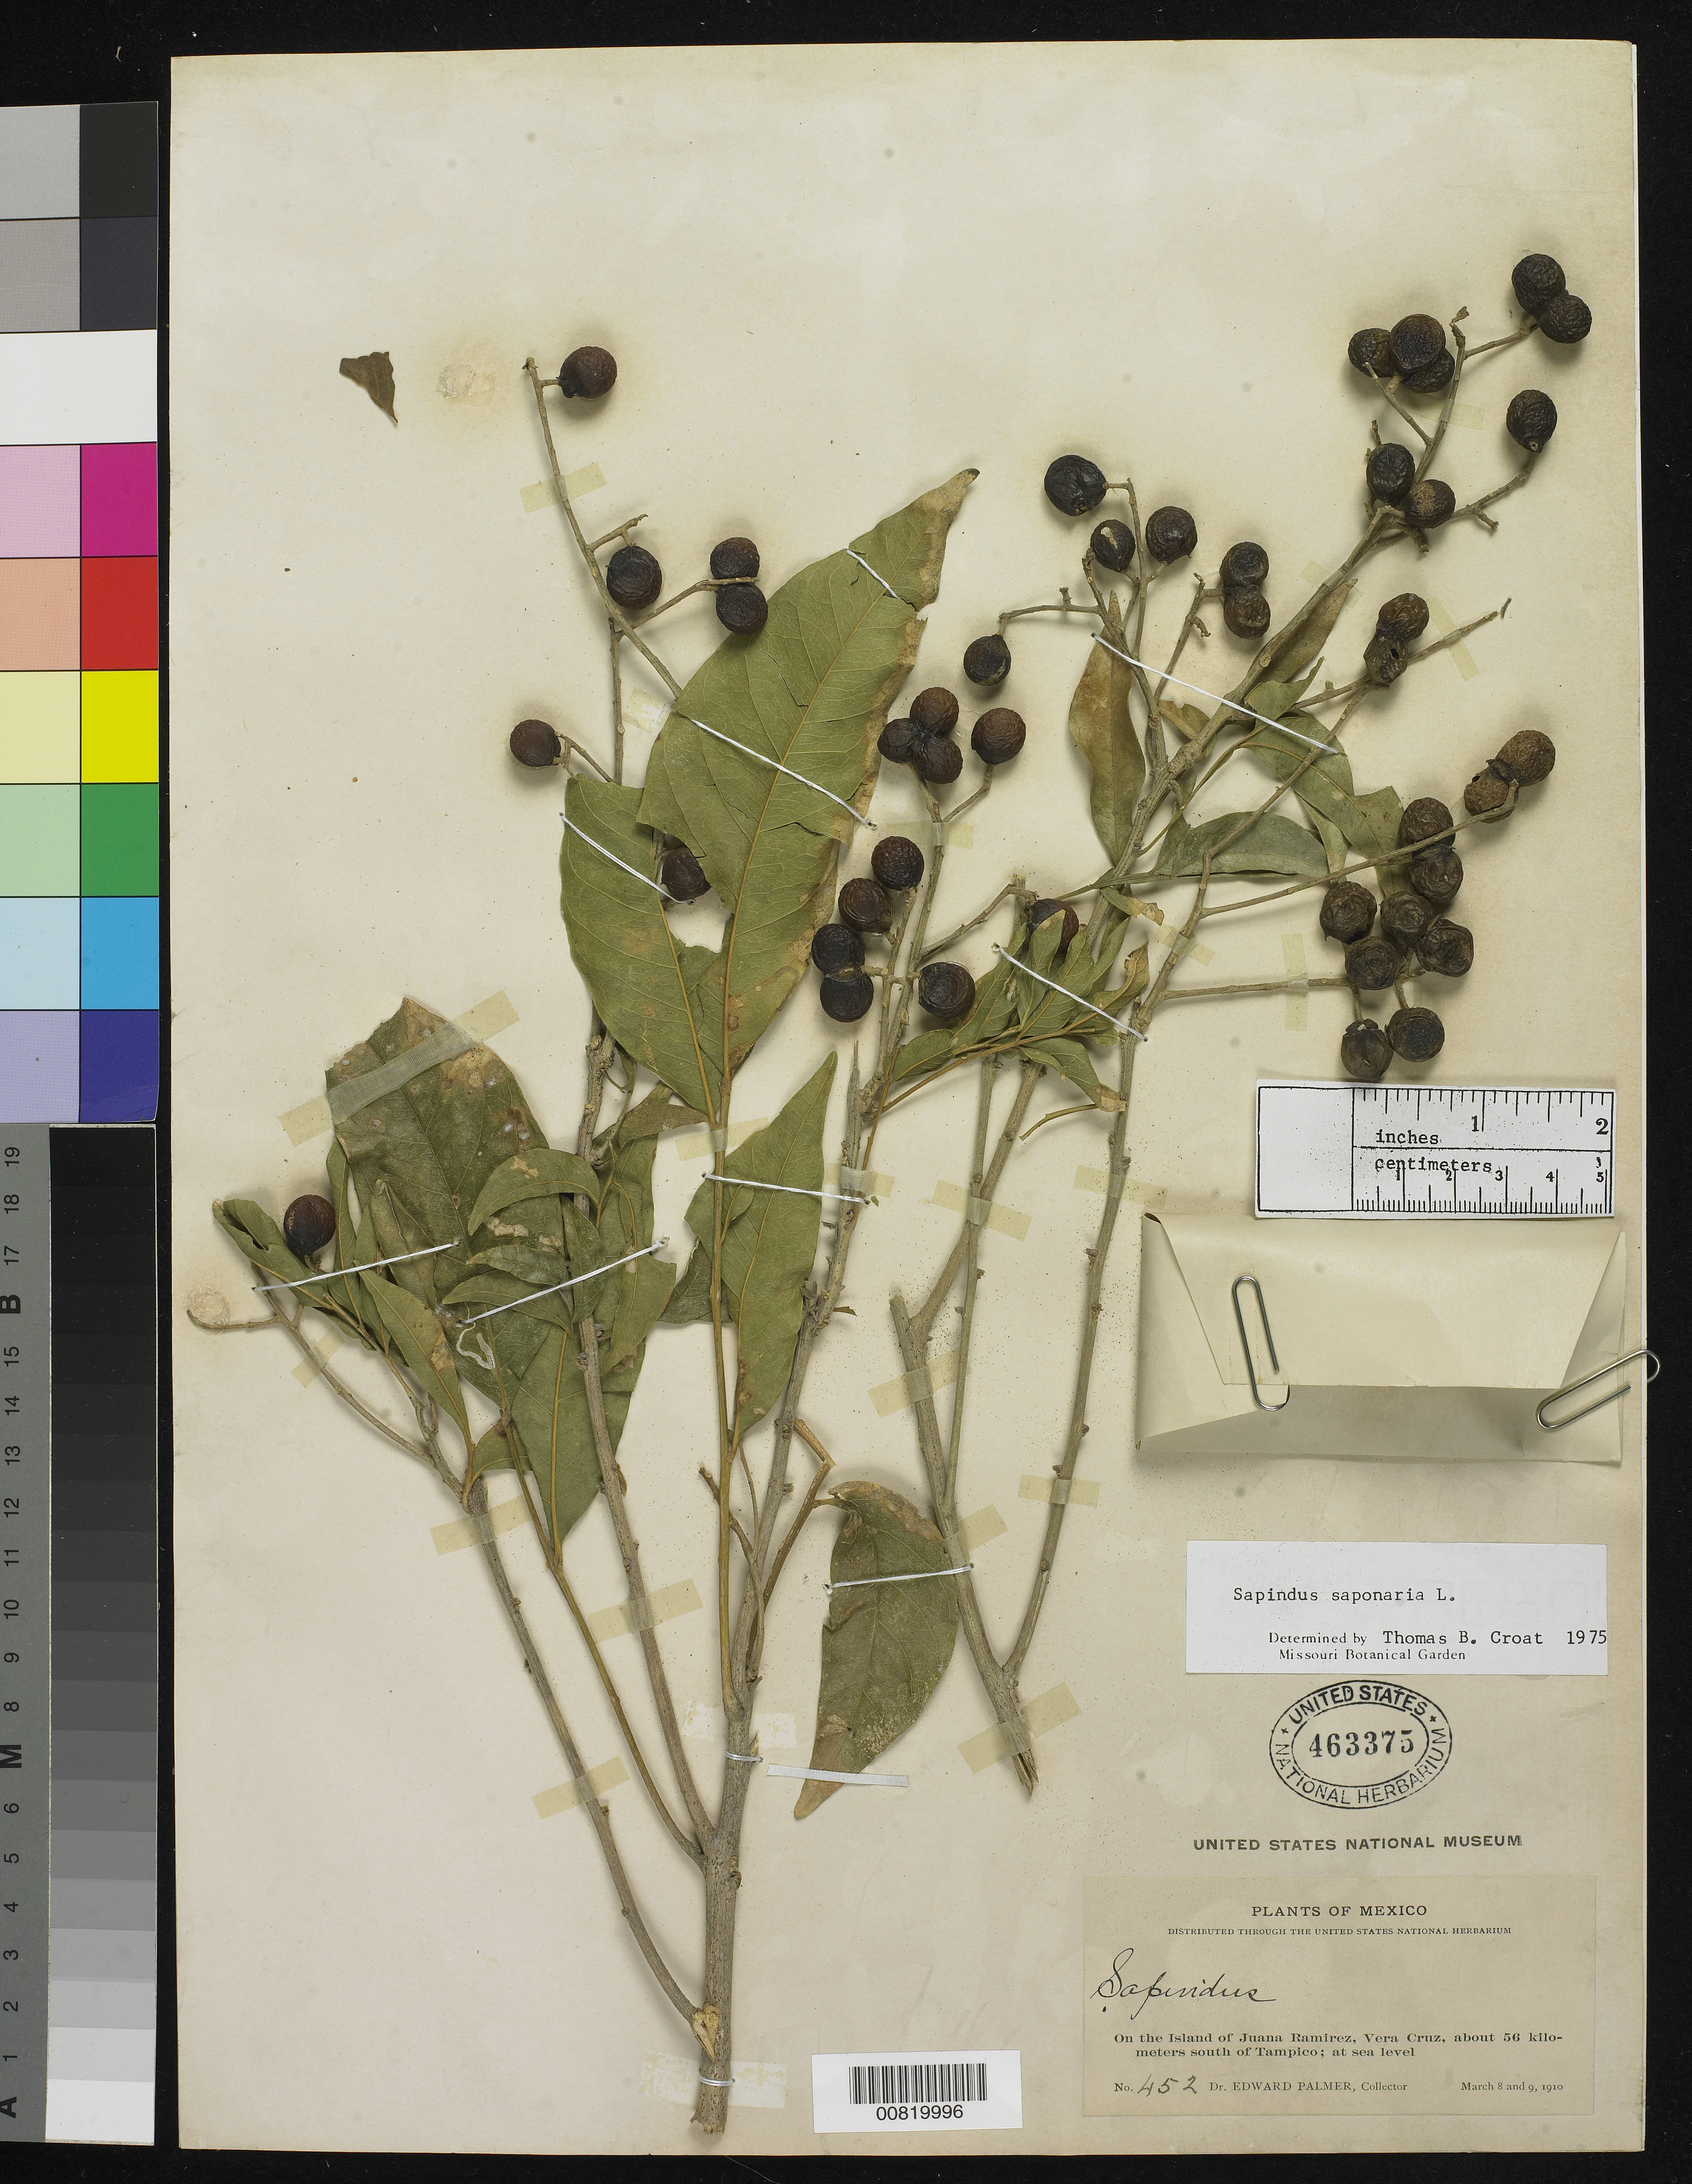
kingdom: Plantae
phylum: Tracheophyta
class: Magnoliopsida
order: Sapindales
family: Sapindaceae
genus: Sapindus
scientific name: Sapindus saponaria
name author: L.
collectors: E. Palmer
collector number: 452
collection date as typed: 08 Mar 1910 to 09 Mar 1910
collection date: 1910-03-08/1910-03-09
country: Mexico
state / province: Veracruz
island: Juana Ramírez I.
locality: On the Island of Juana Ramírez, Veracruz, about 56 kilometers south of Tampico.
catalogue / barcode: US 463375